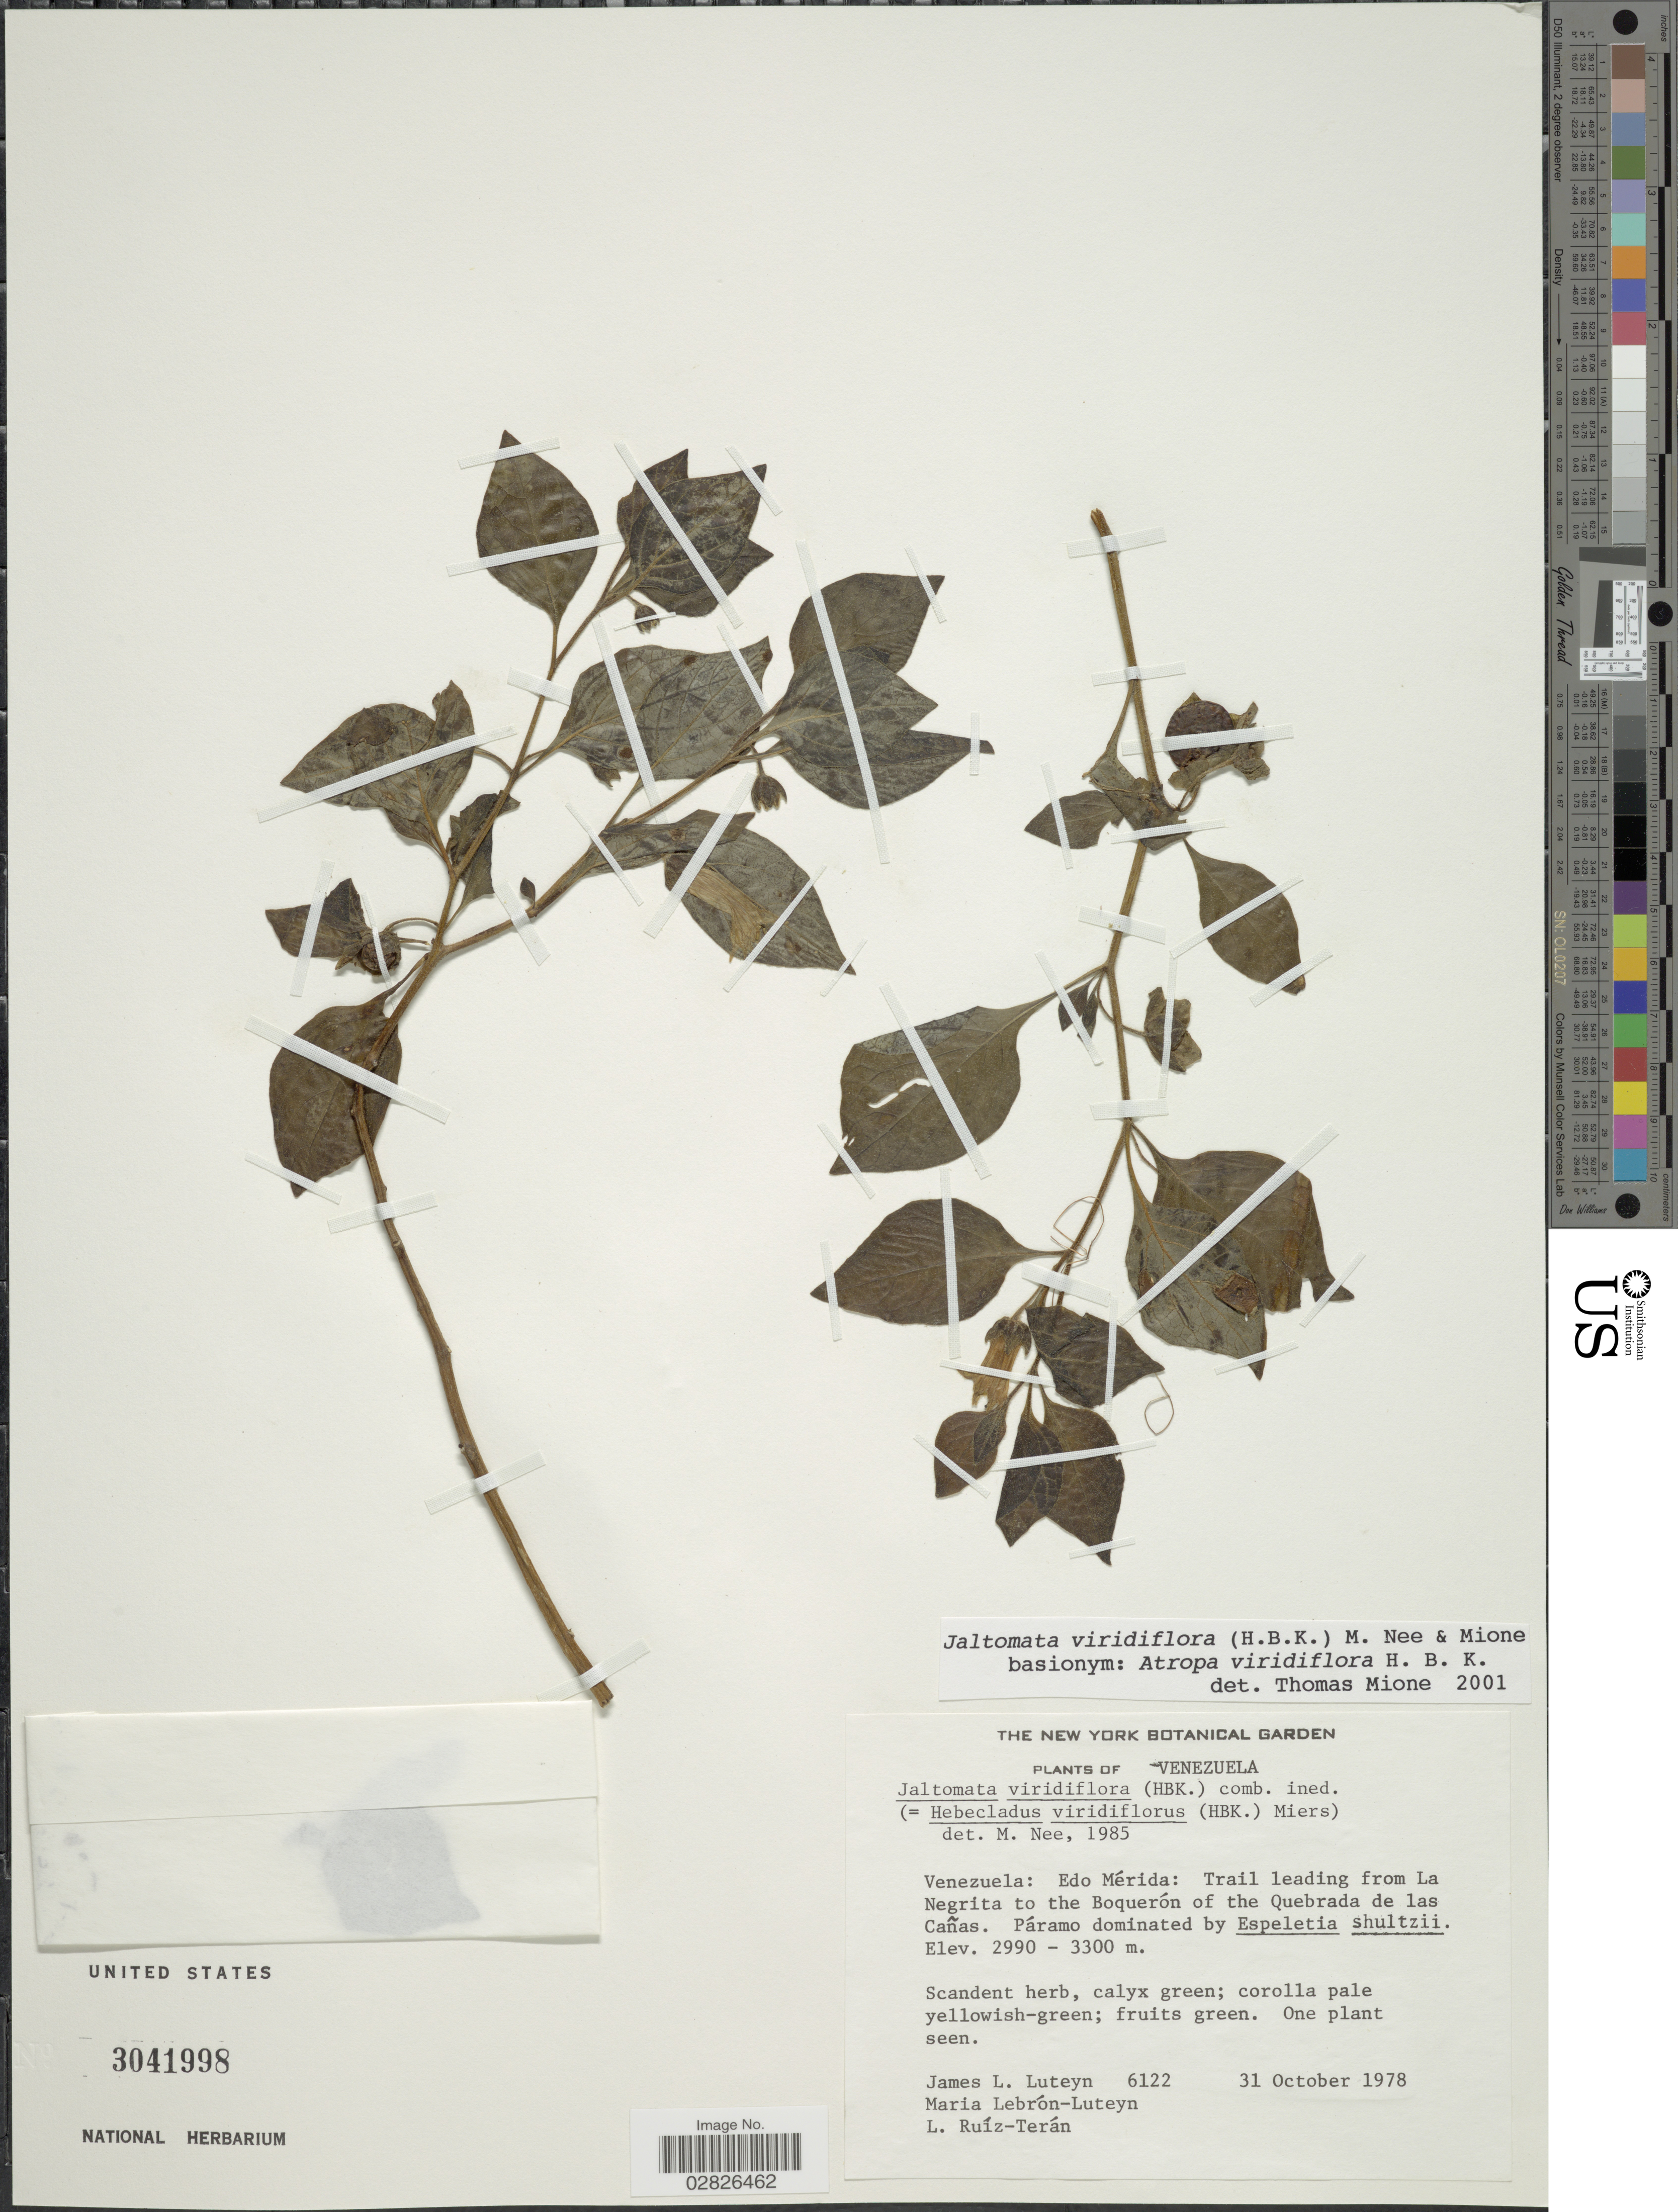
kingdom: Plantae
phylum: Tracheophyta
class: Magnoliopsida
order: Solanales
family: Solanaceae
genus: Jaltomata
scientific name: Jaltomata virdiflora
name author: (Kunth) M. Nee & Mione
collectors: J. L. Luteyn, M. L. Lebrón-Luteyn & L. E. Ruíz-Terán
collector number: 6122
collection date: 1978-10-31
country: Venezuela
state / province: Mérida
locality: Edo Mérida, Trail leading from La Negrita to the Boquerón of the Quebrada de las Cañas.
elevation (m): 2990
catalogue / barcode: US 3041998